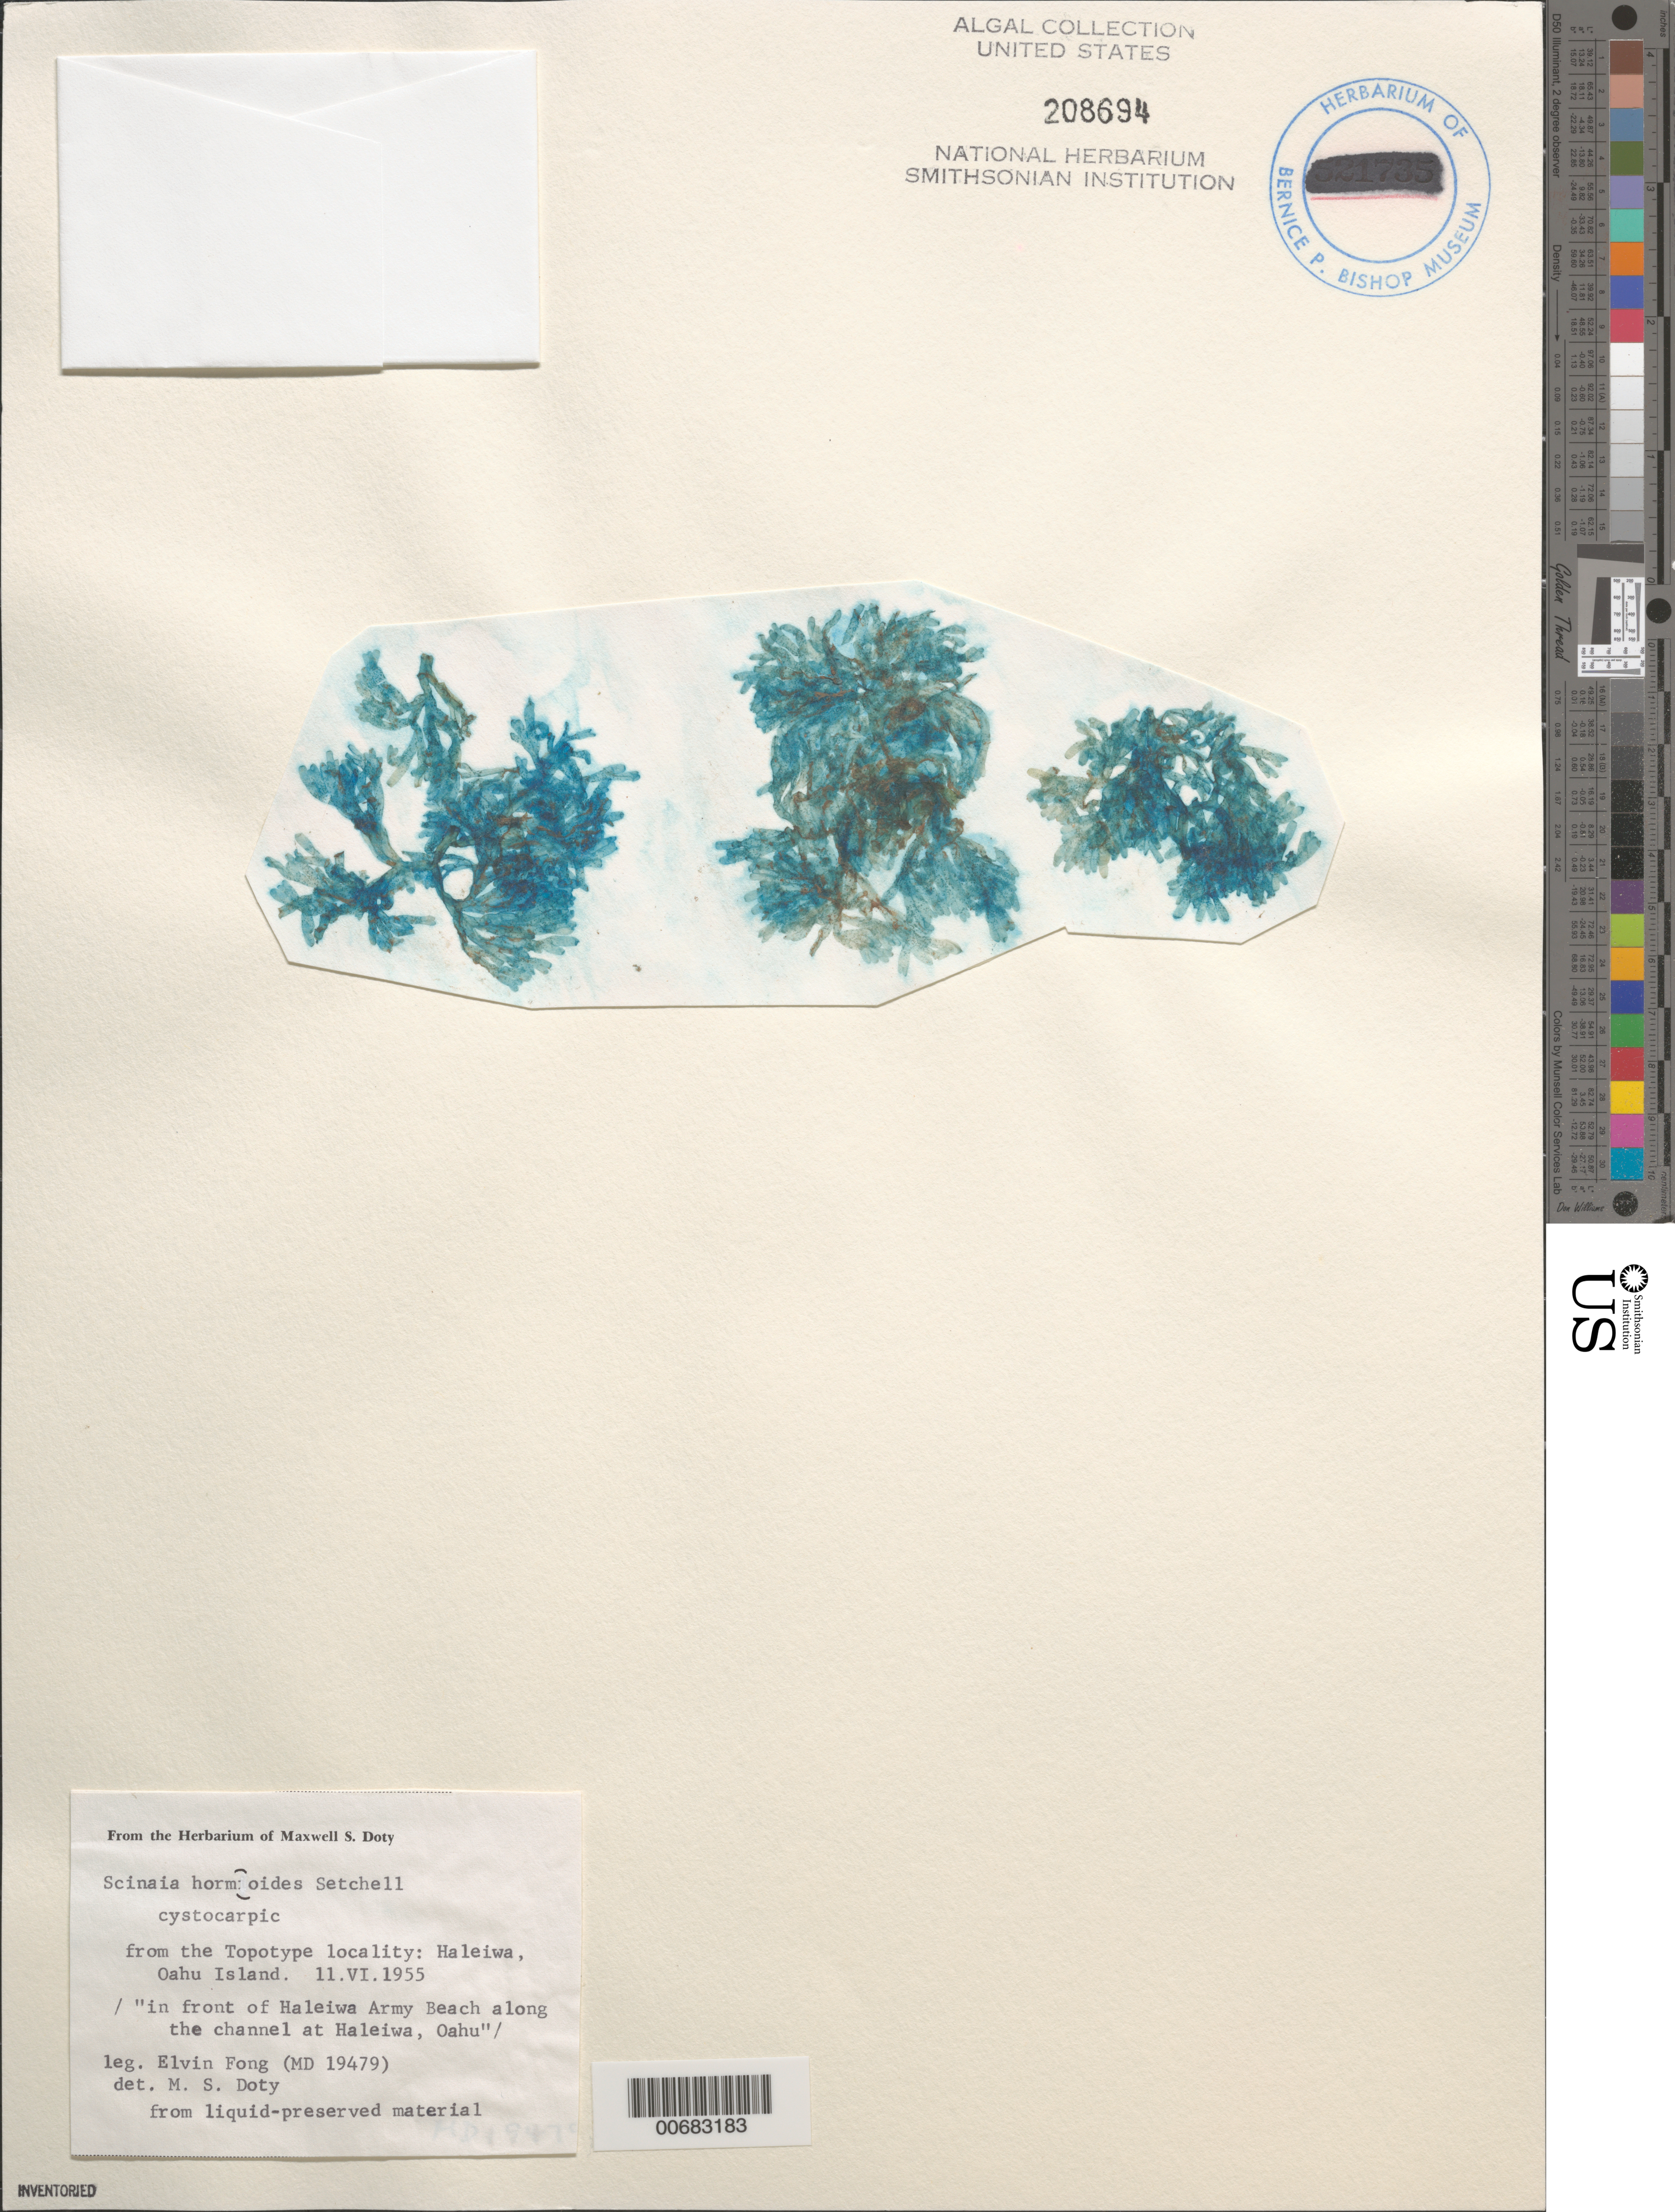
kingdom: Plantae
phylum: Rhodophyta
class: Florideophyceae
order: Nemaliales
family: Scinaiaceae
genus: Scinaia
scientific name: Scinaia hormoides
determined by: Doty, M. S.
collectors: E. Fong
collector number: MSD 19479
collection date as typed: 11 Jun 1955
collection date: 1955-06-11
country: United States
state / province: Hawaii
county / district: Honolulu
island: Oahu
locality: Haleiwa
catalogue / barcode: US 208694